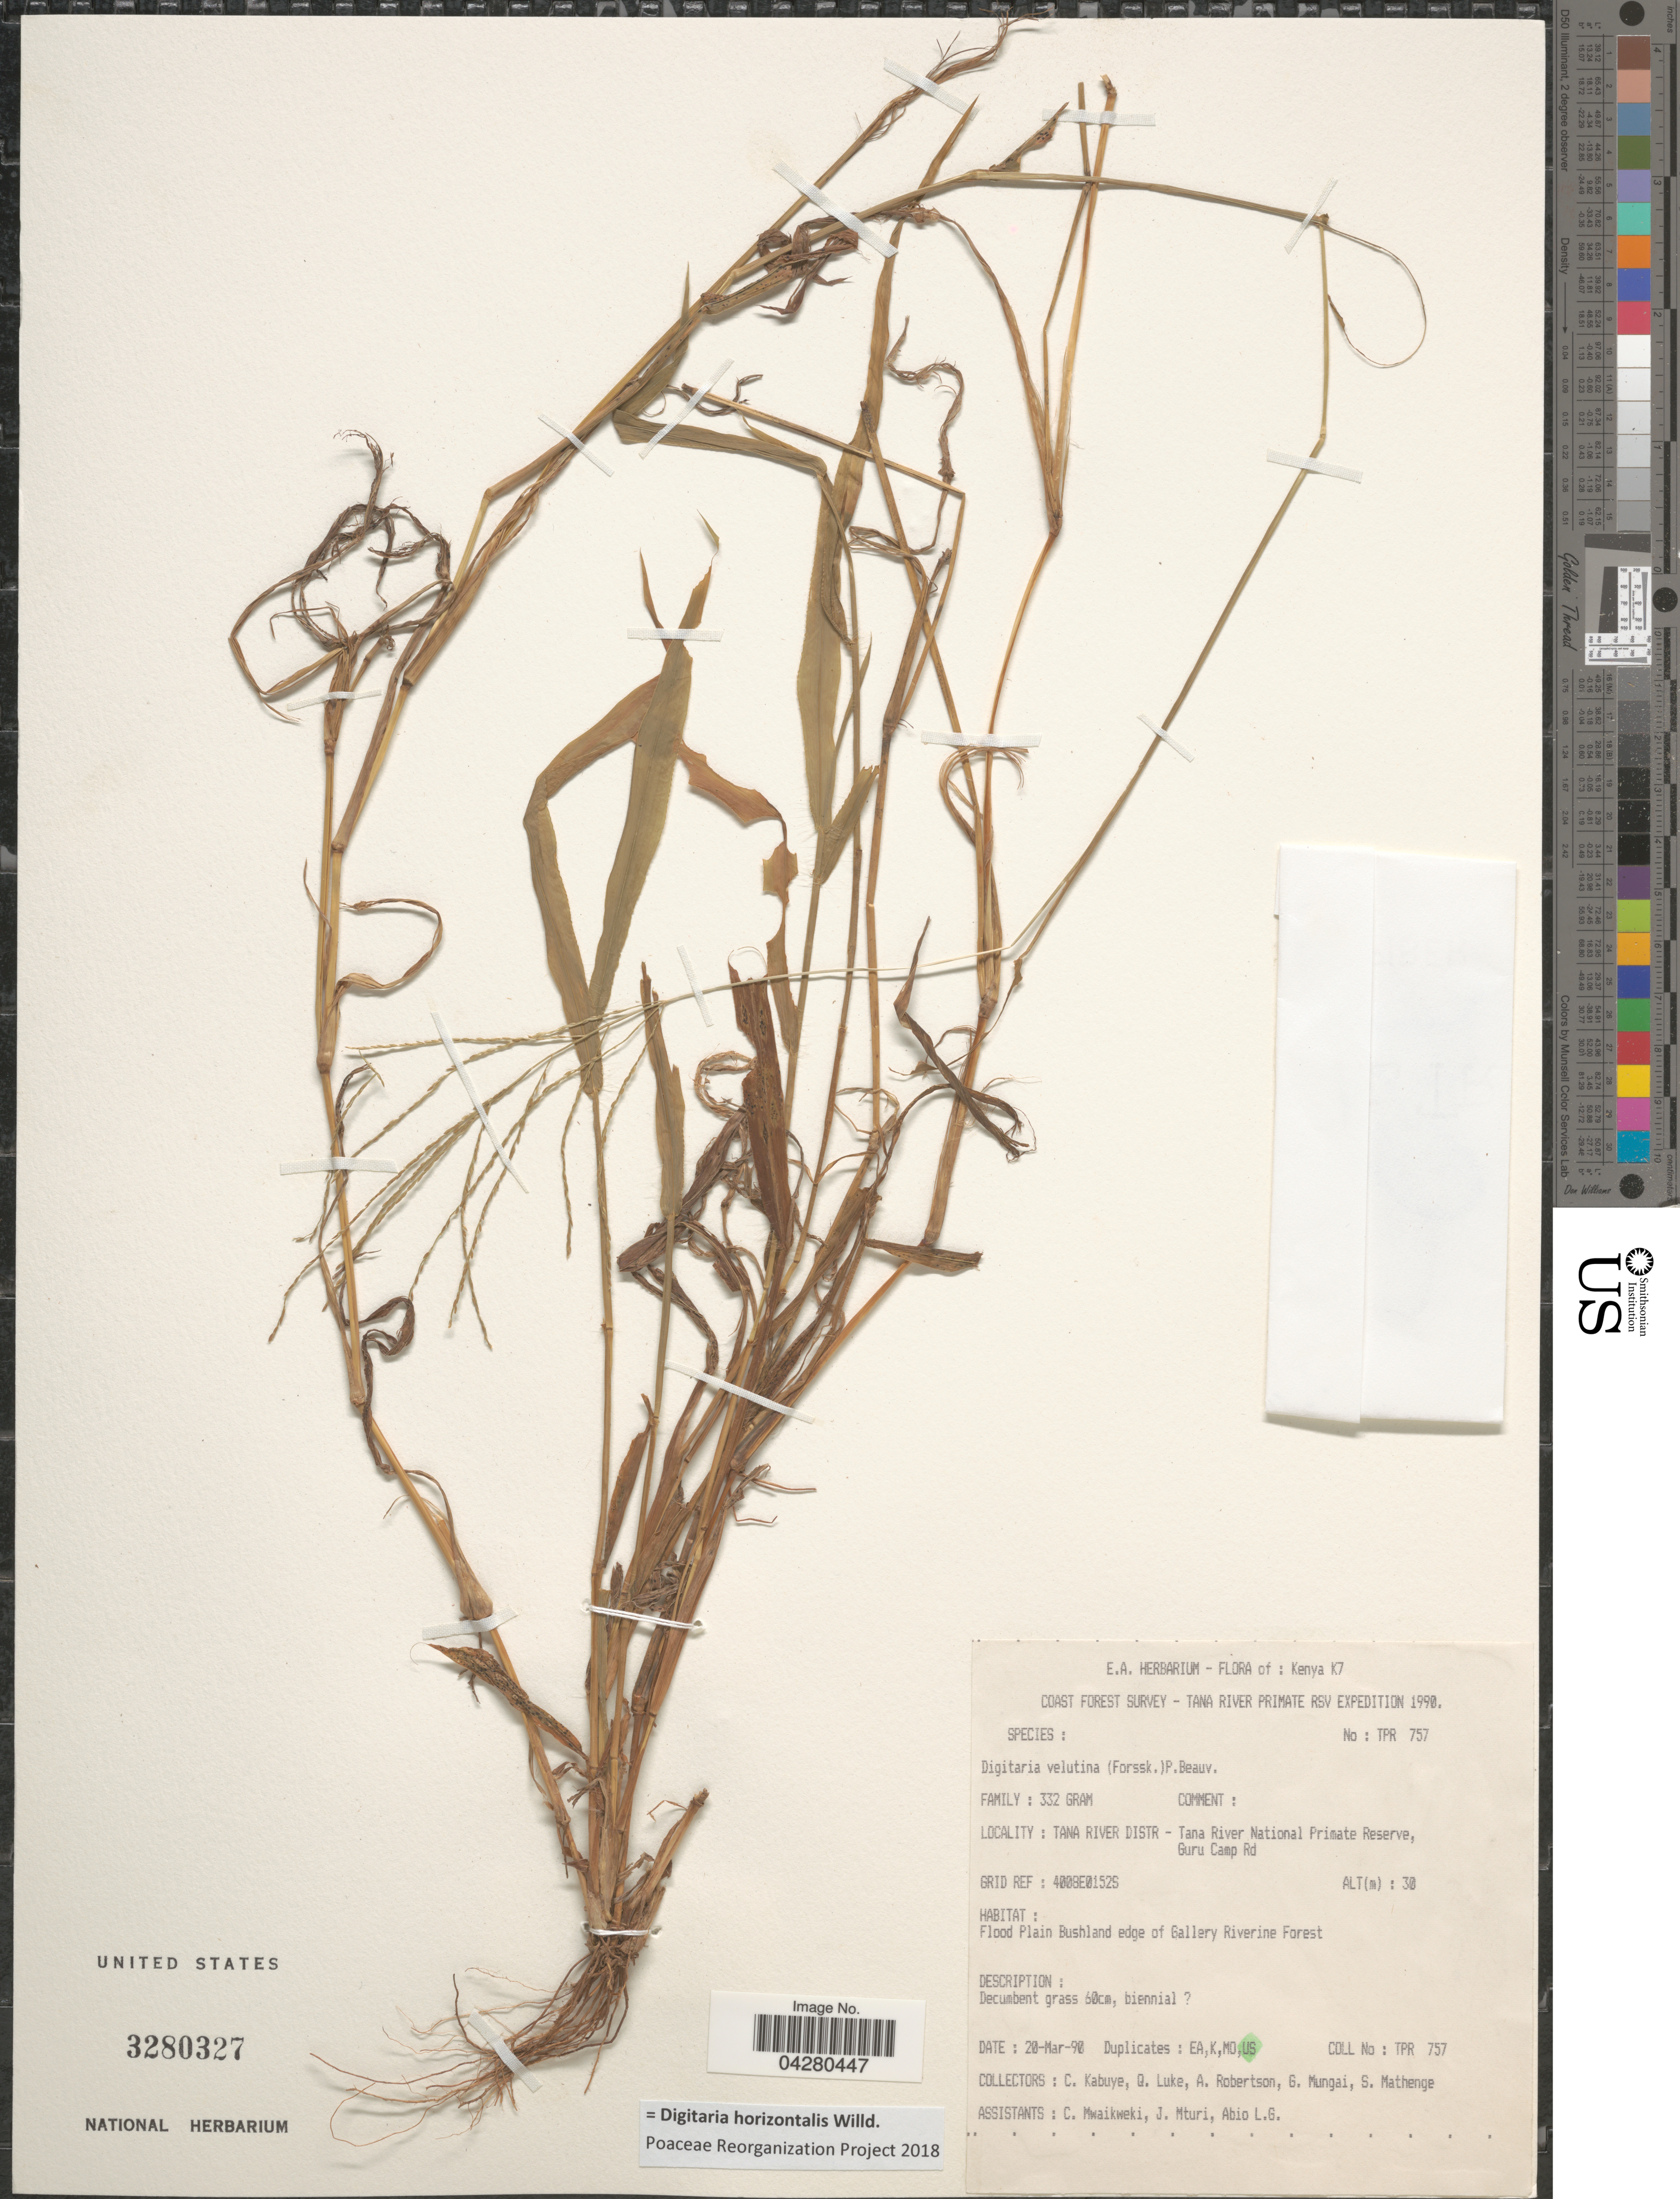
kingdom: Plantae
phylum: Tracheophyta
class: Liliopsida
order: Poales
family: Poaceae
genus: Digitaria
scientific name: Digitaria horizontalis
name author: Willd.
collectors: C. Kabuye, Q. Luke, A. Robertson, G. Mungai & et al.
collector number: TPR757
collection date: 1990-03-20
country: Kenya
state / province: Tana River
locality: Kenya K7. Coast Forest Survey - Tana River Primate RSV Expedition 1990. Tana River Distr - Tana River National Primate Reserve, Guru Camp Rd. Flood Plain Bushland edge of Gallery Riverine Forest.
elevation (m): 30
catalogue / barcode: US 3280327